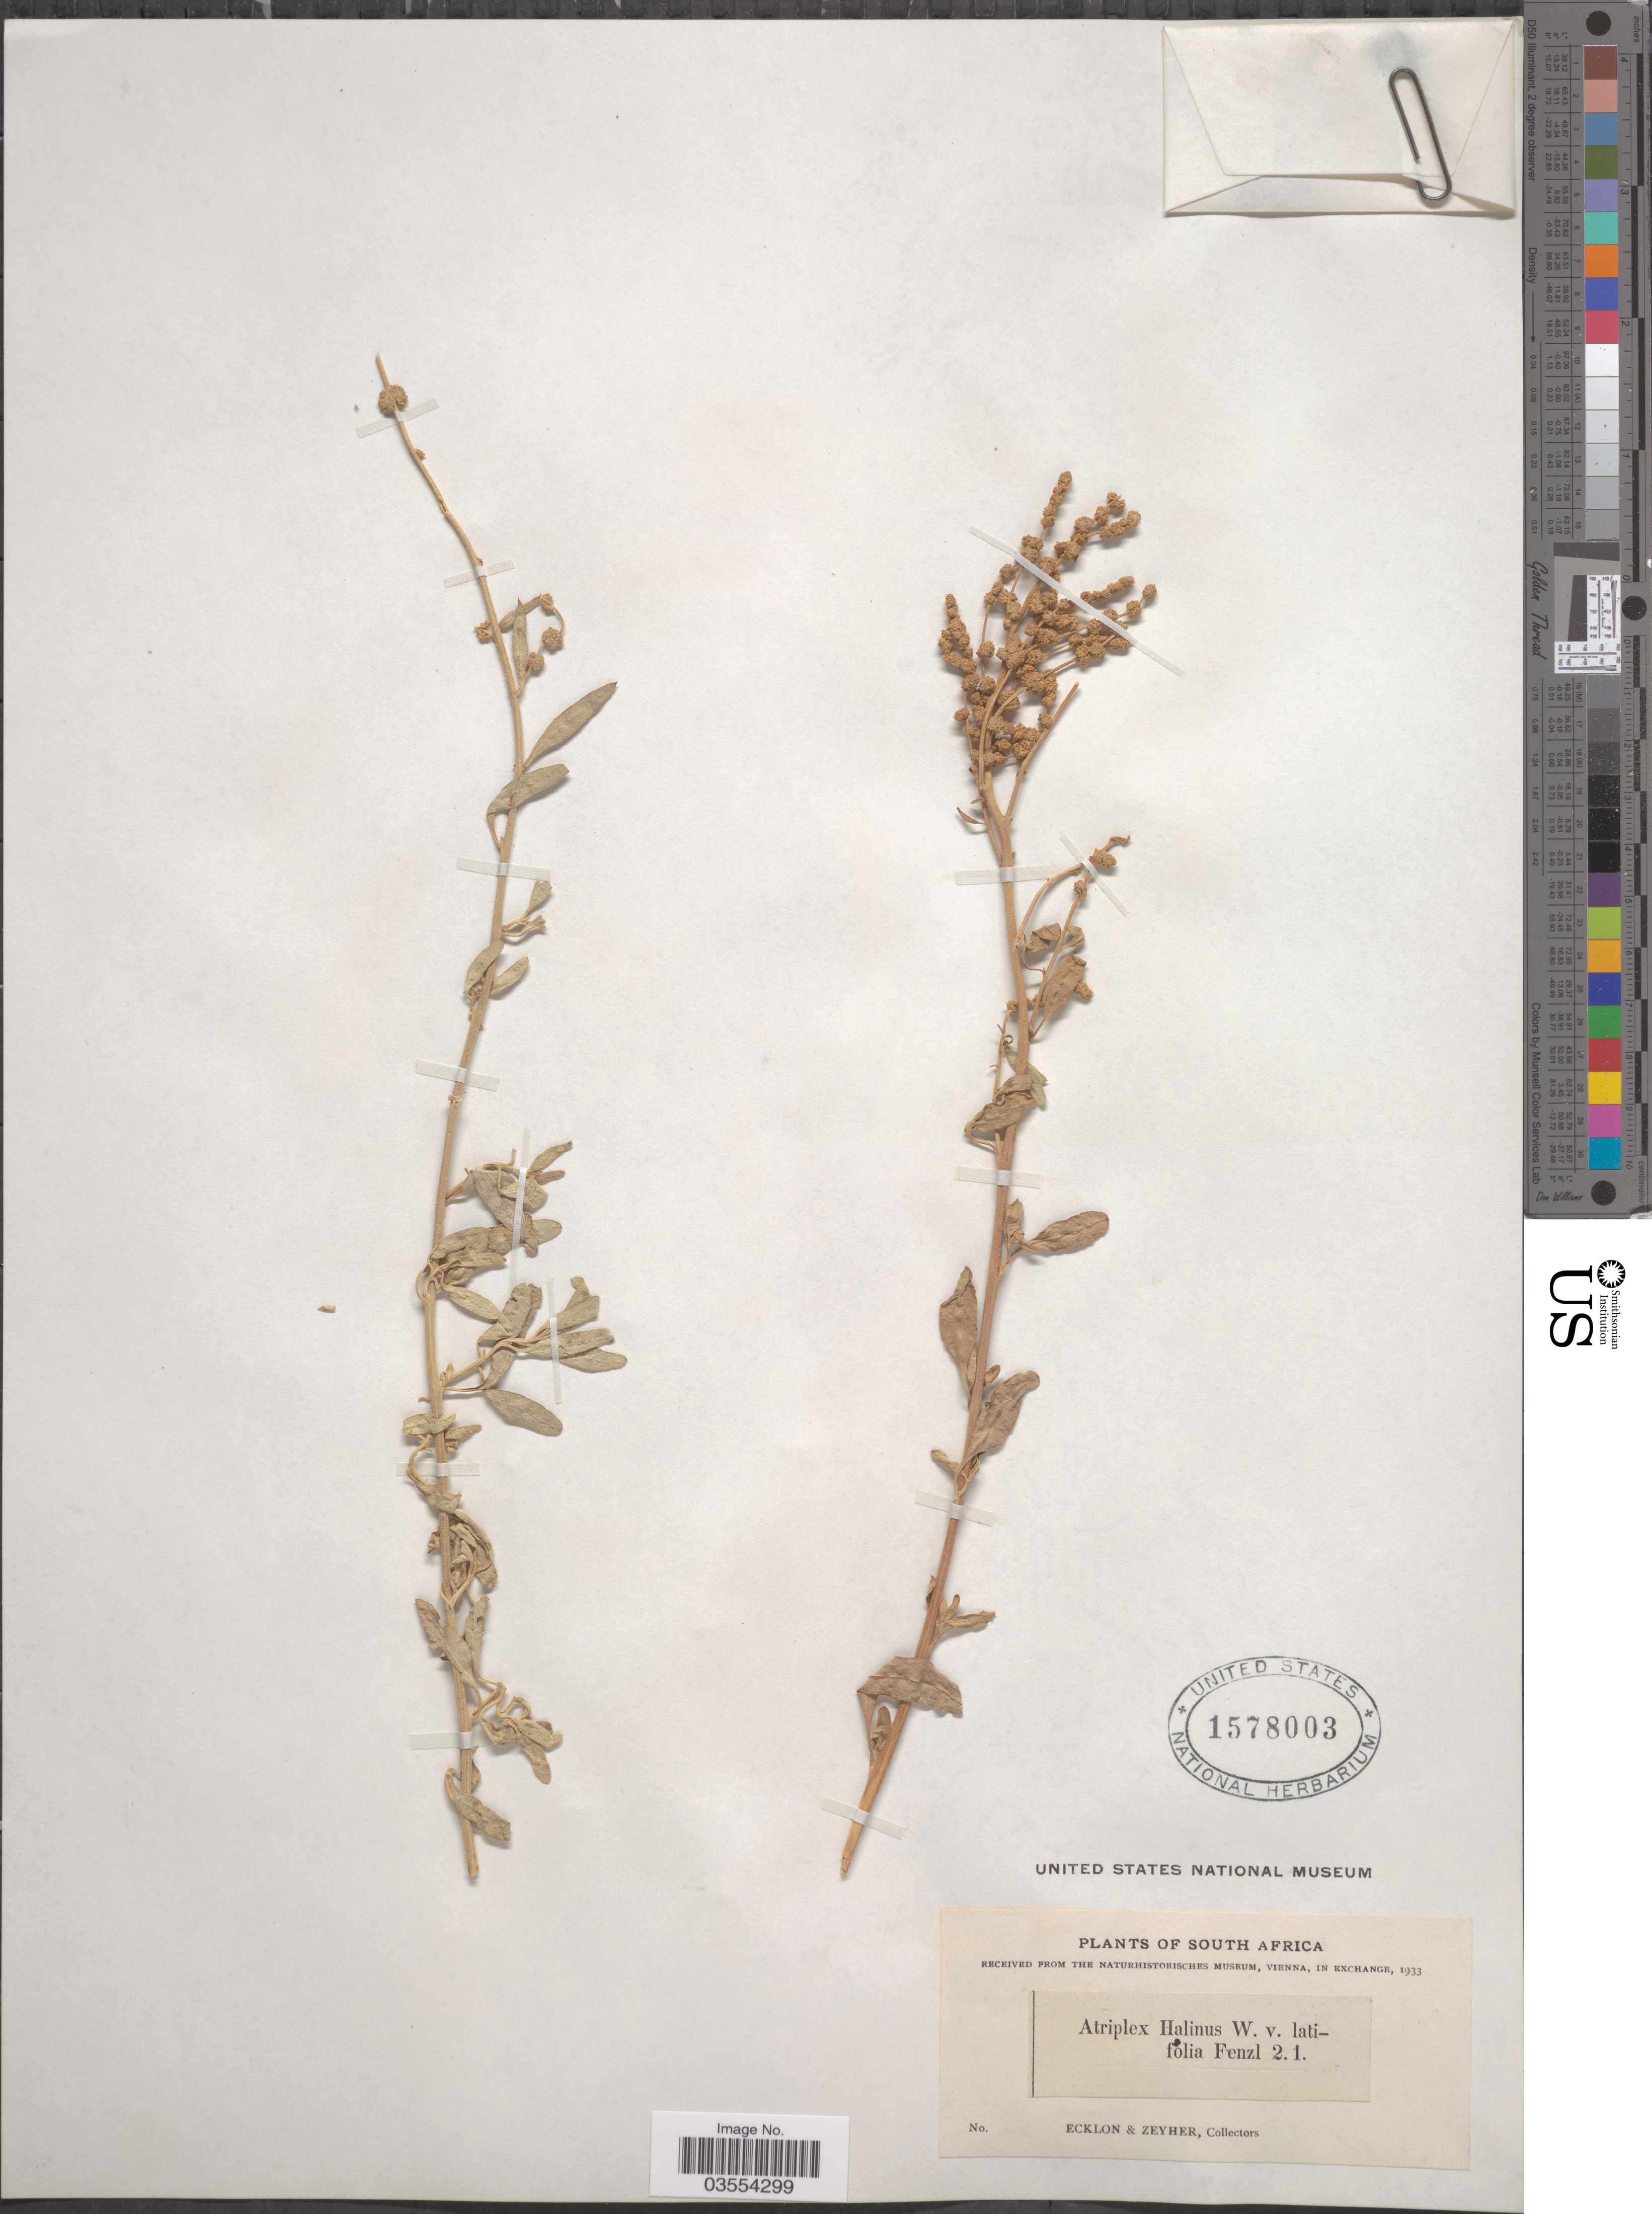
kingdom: Plantae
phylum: Tracheophyta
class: Magnoliopsida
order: Caryophyllales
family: Amaranthaceae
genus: Atriplex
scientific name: Atriplex halimus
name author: L.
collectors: -. Ecklon & -. Zeyher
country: South Africa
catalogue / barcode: US 1578003